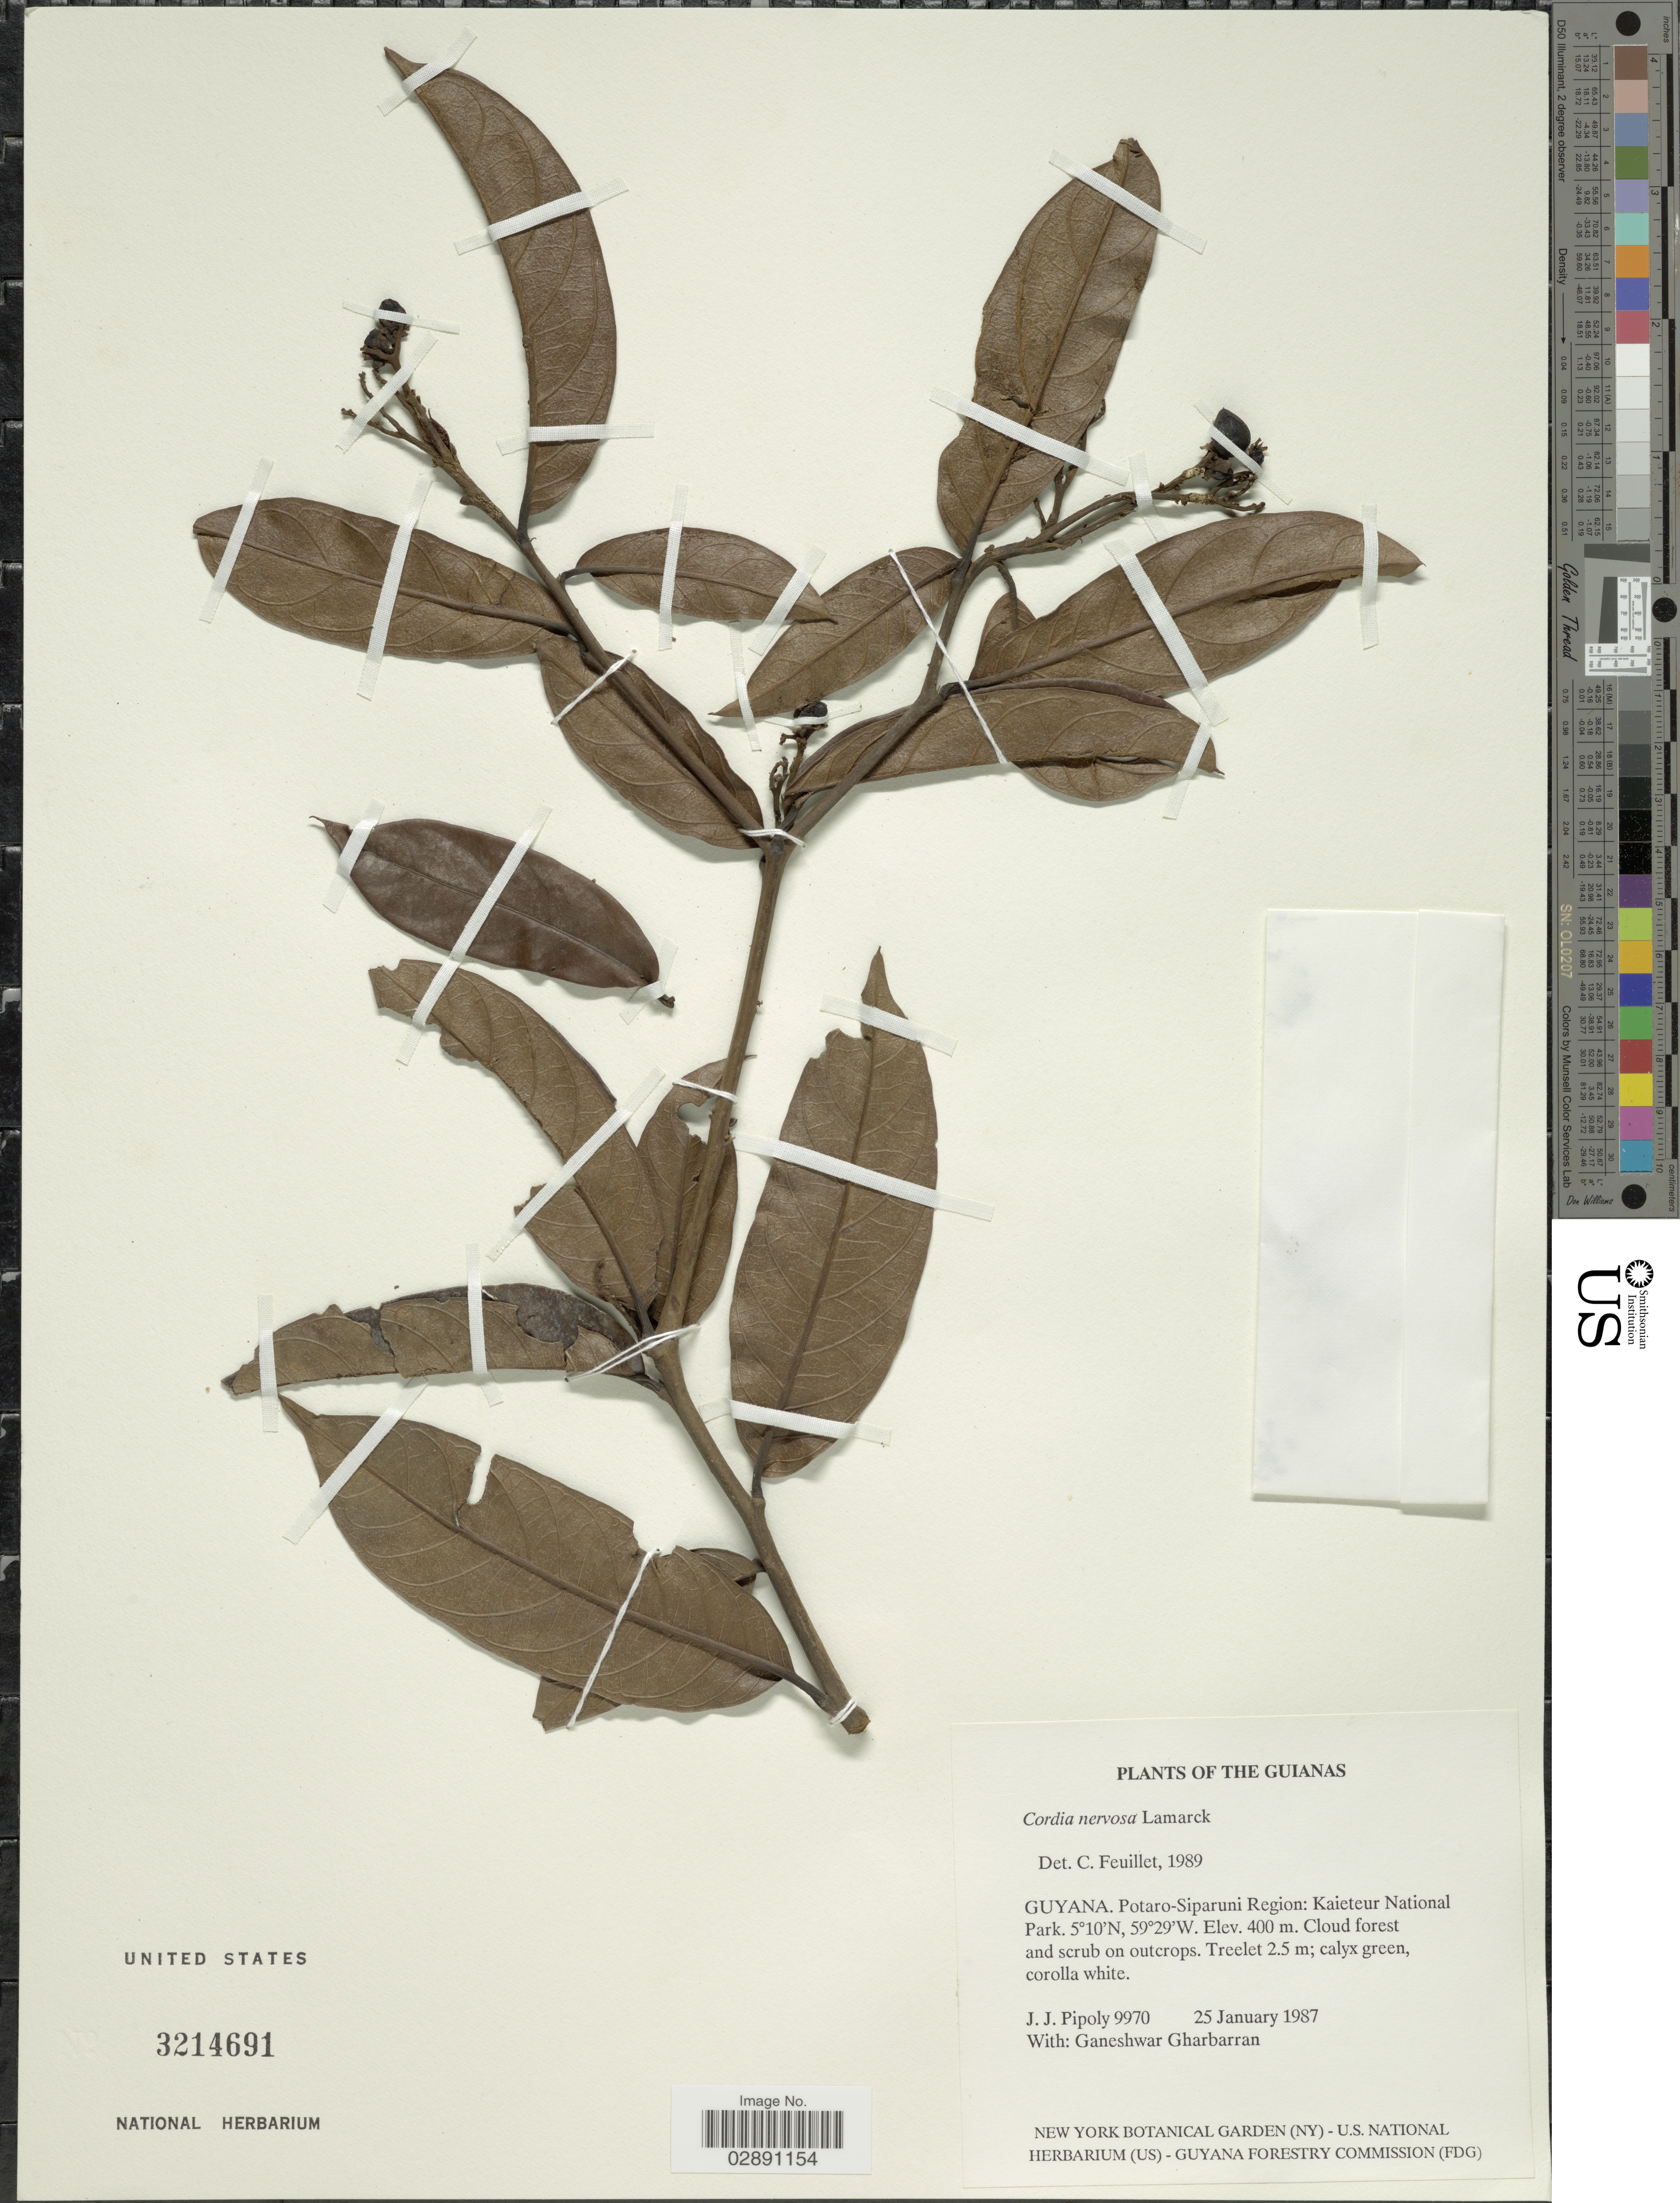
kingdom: Plantae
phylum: Tracheophyta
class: Magnoliopsida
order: Boraginales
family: Cordiaceae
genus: Cordia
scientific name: Cordia nervosa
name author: Lam.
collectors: J. J. Pipoly & G. Gharbarran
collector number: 9970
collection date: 1987-01-25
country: Guyana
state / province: Potaro-Siparuni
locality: Potaro-Siparuni Region: Kaieteur National Park.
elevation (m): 400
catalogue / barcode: US 3214691